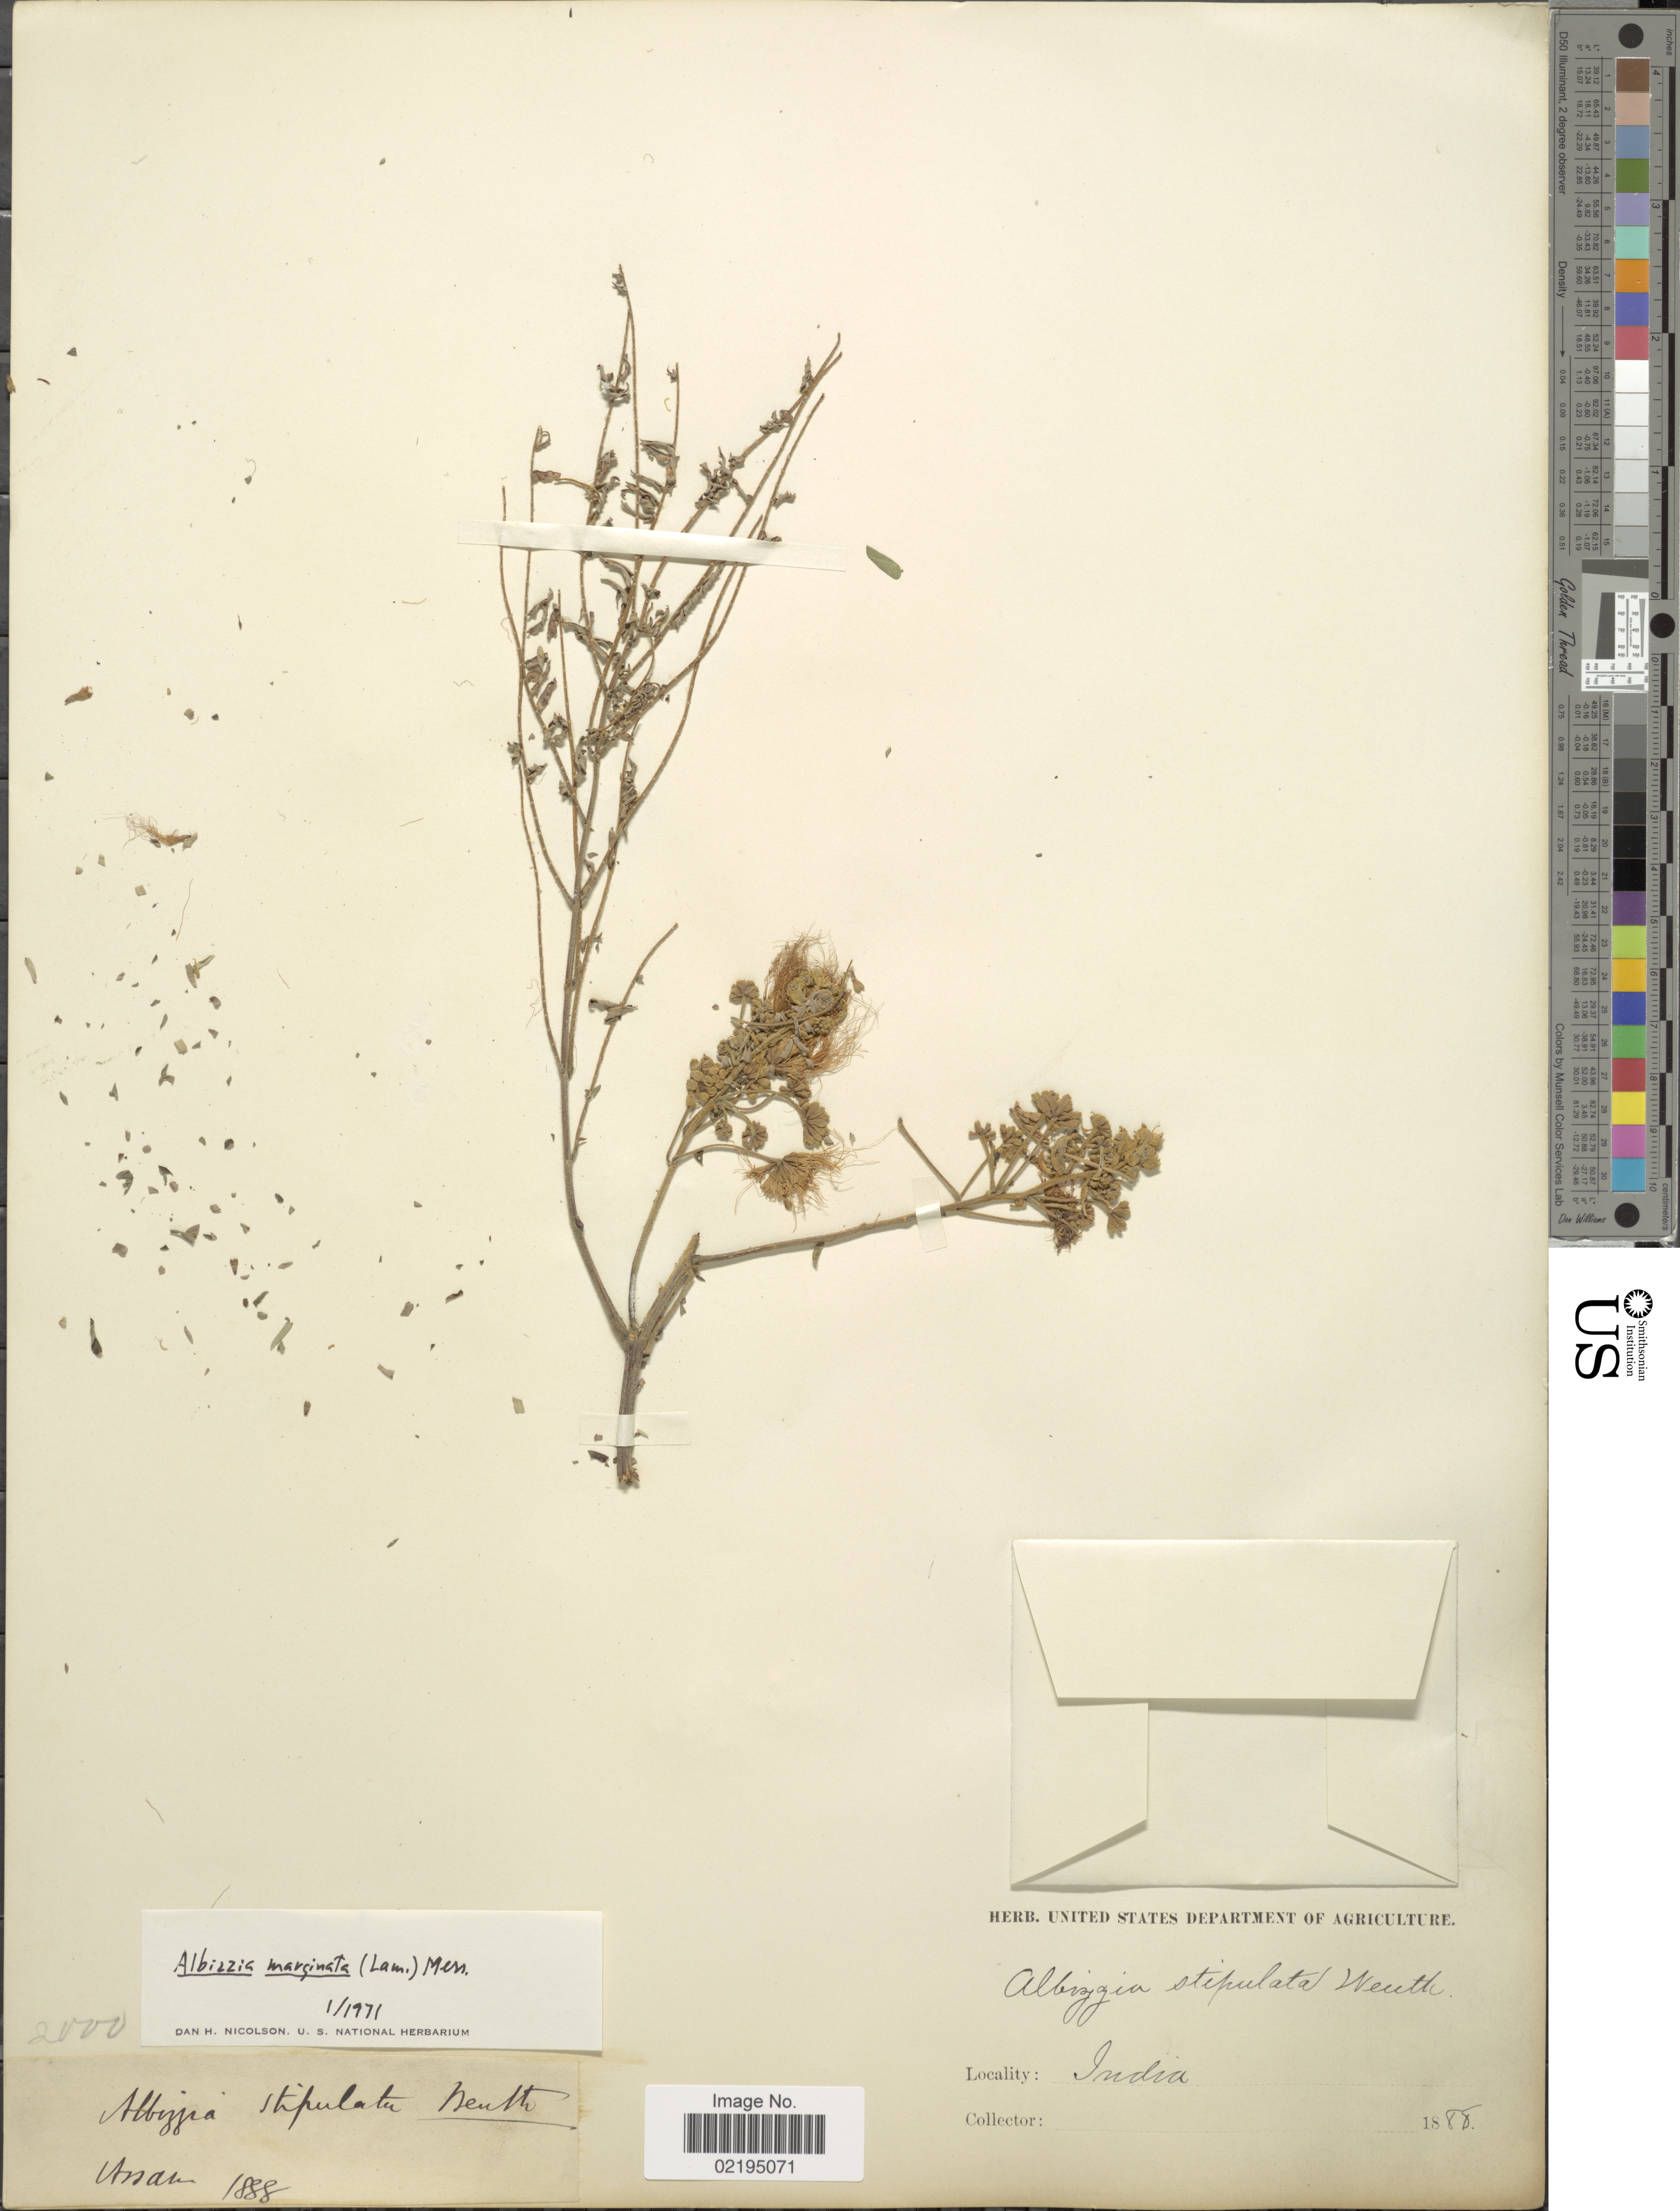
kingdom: Plantae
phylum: Tracheophyta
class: Magnoliopsida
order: Fabales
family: Fabaceae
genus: Albizia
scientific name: Albizia marginata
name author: Merr.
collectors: Facchini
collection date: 1888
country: India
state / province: Assam